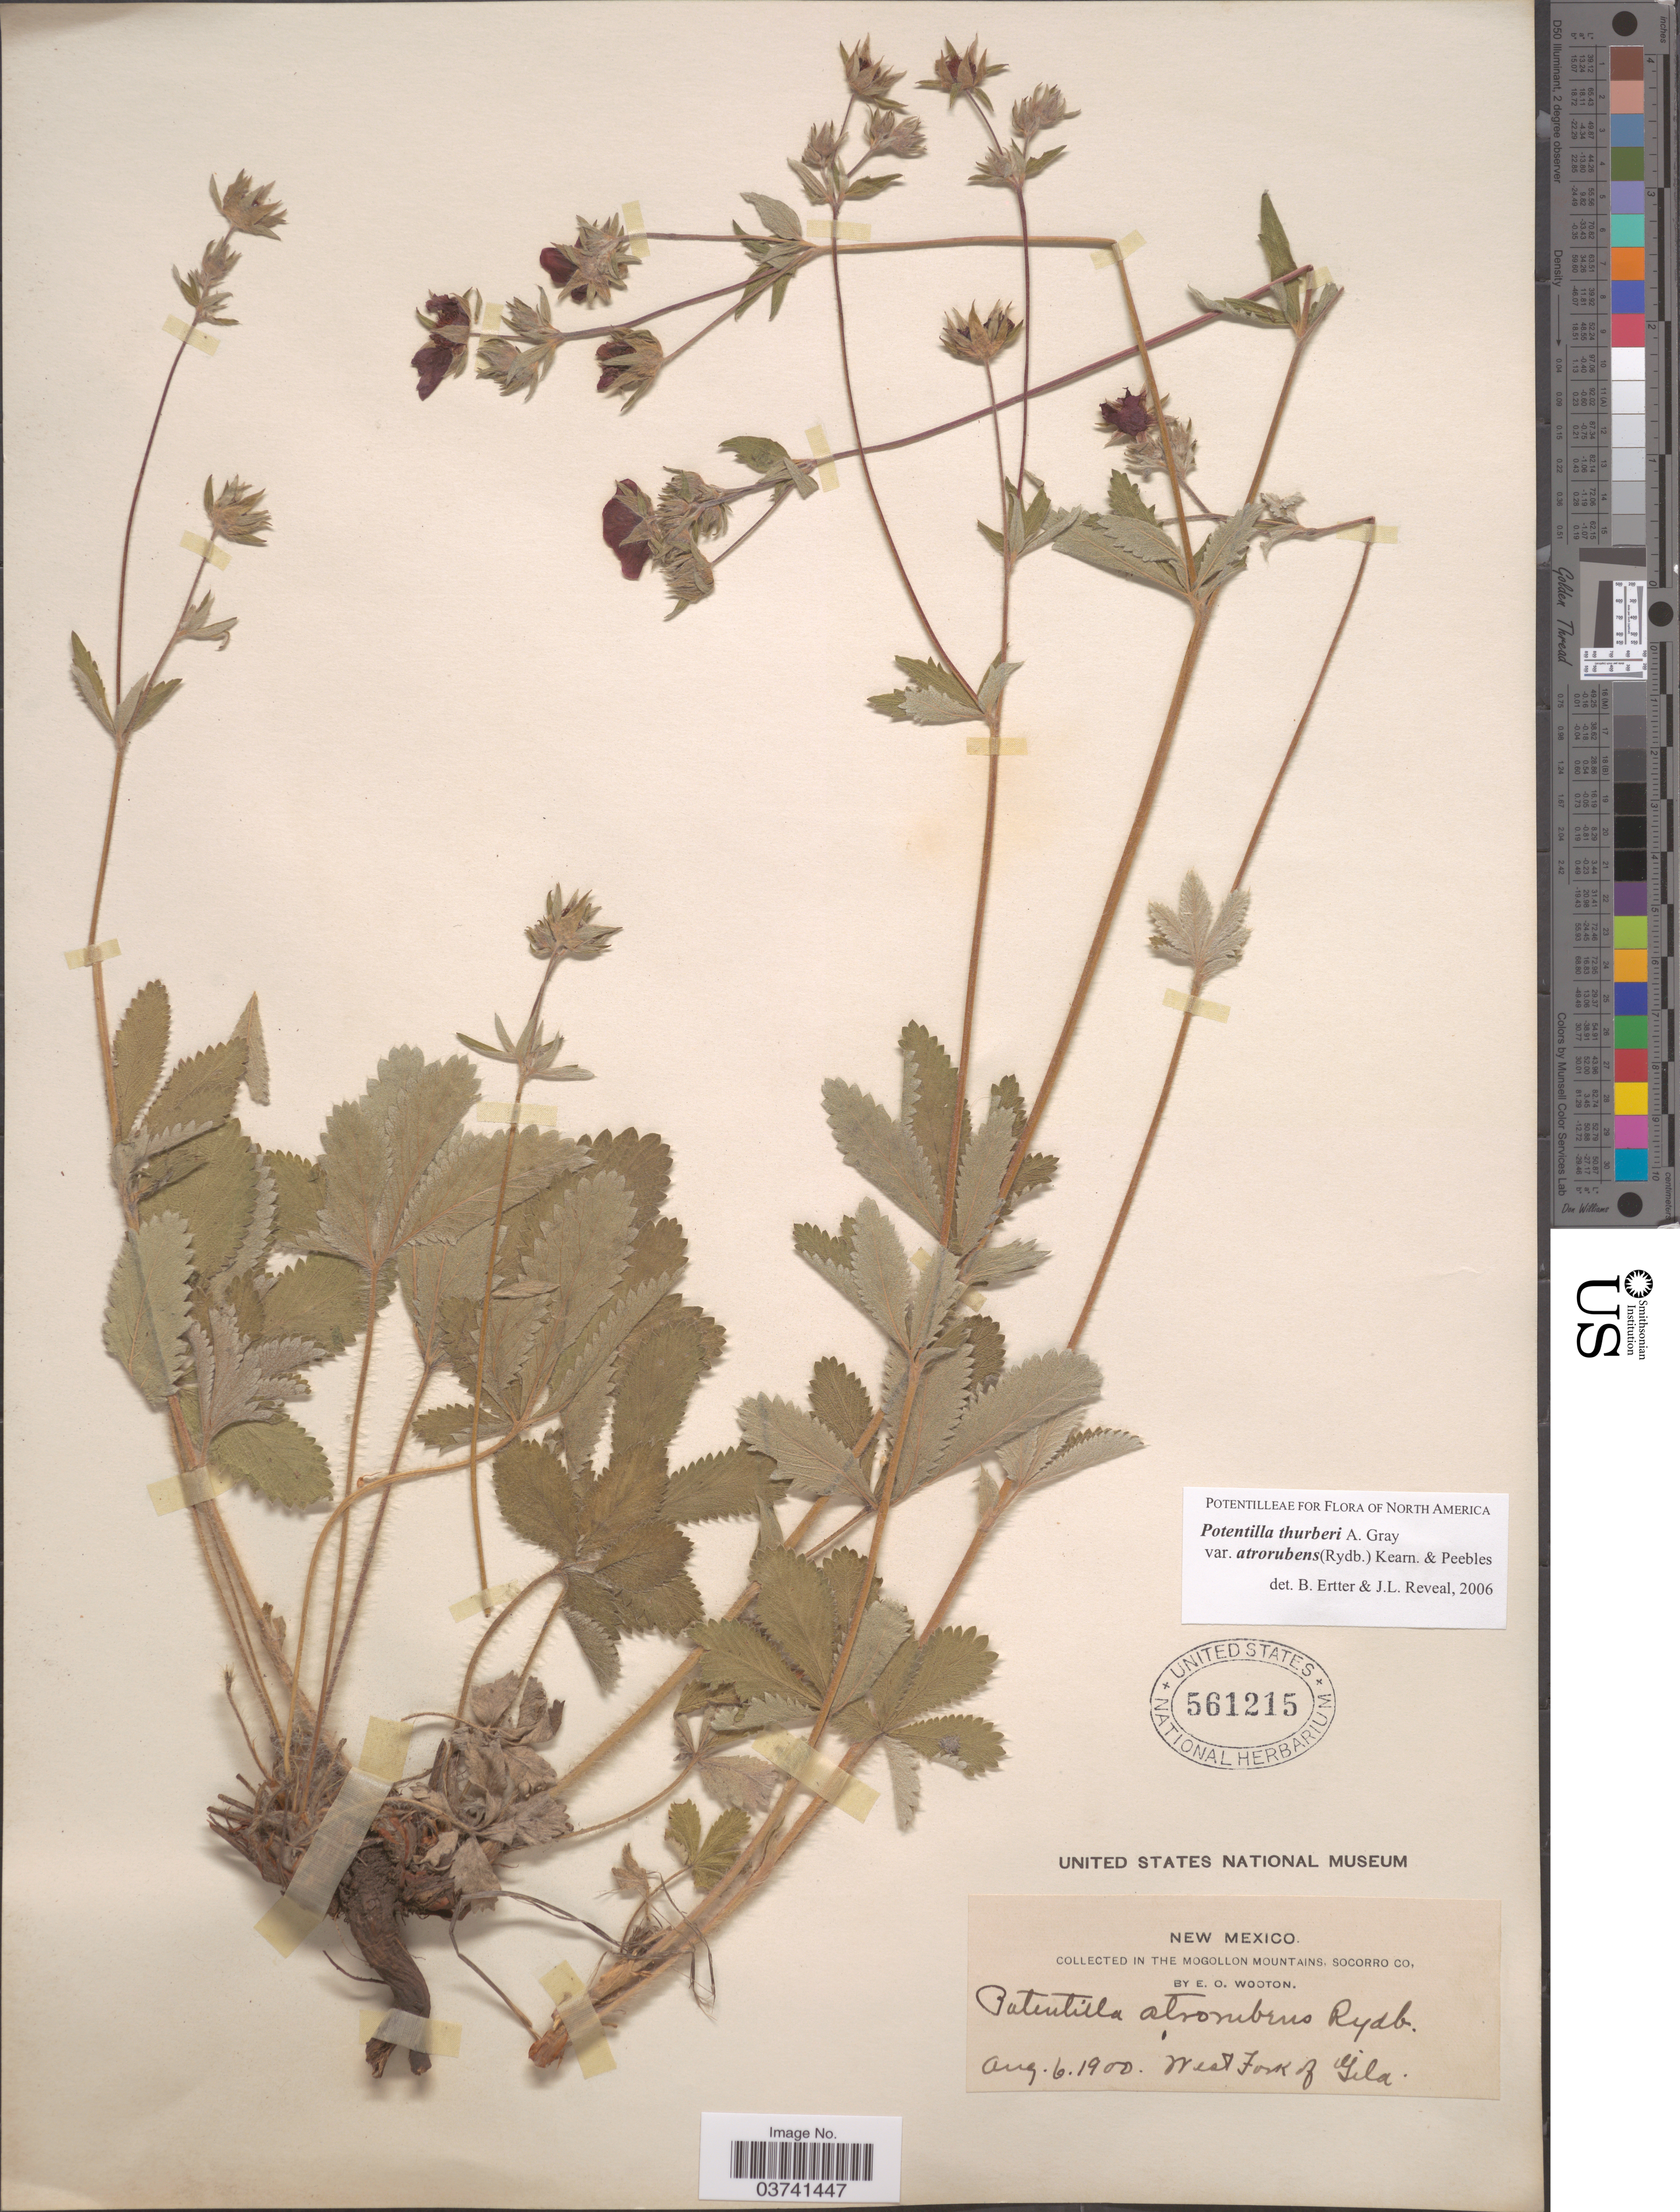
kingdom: Plantae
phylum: Tracheophyta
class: Magnoliopsida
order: Rosales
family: Rosaceae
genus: Potentilla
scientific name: Potentilla thurberi var. atrorubens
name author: A. Gray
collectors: E. O. Wooton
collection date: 1900-08-06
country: United States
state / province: New Mexico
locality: In the Mogollon Mountains, Socorro Co. West Fork of Gila.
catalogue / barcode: US 561215